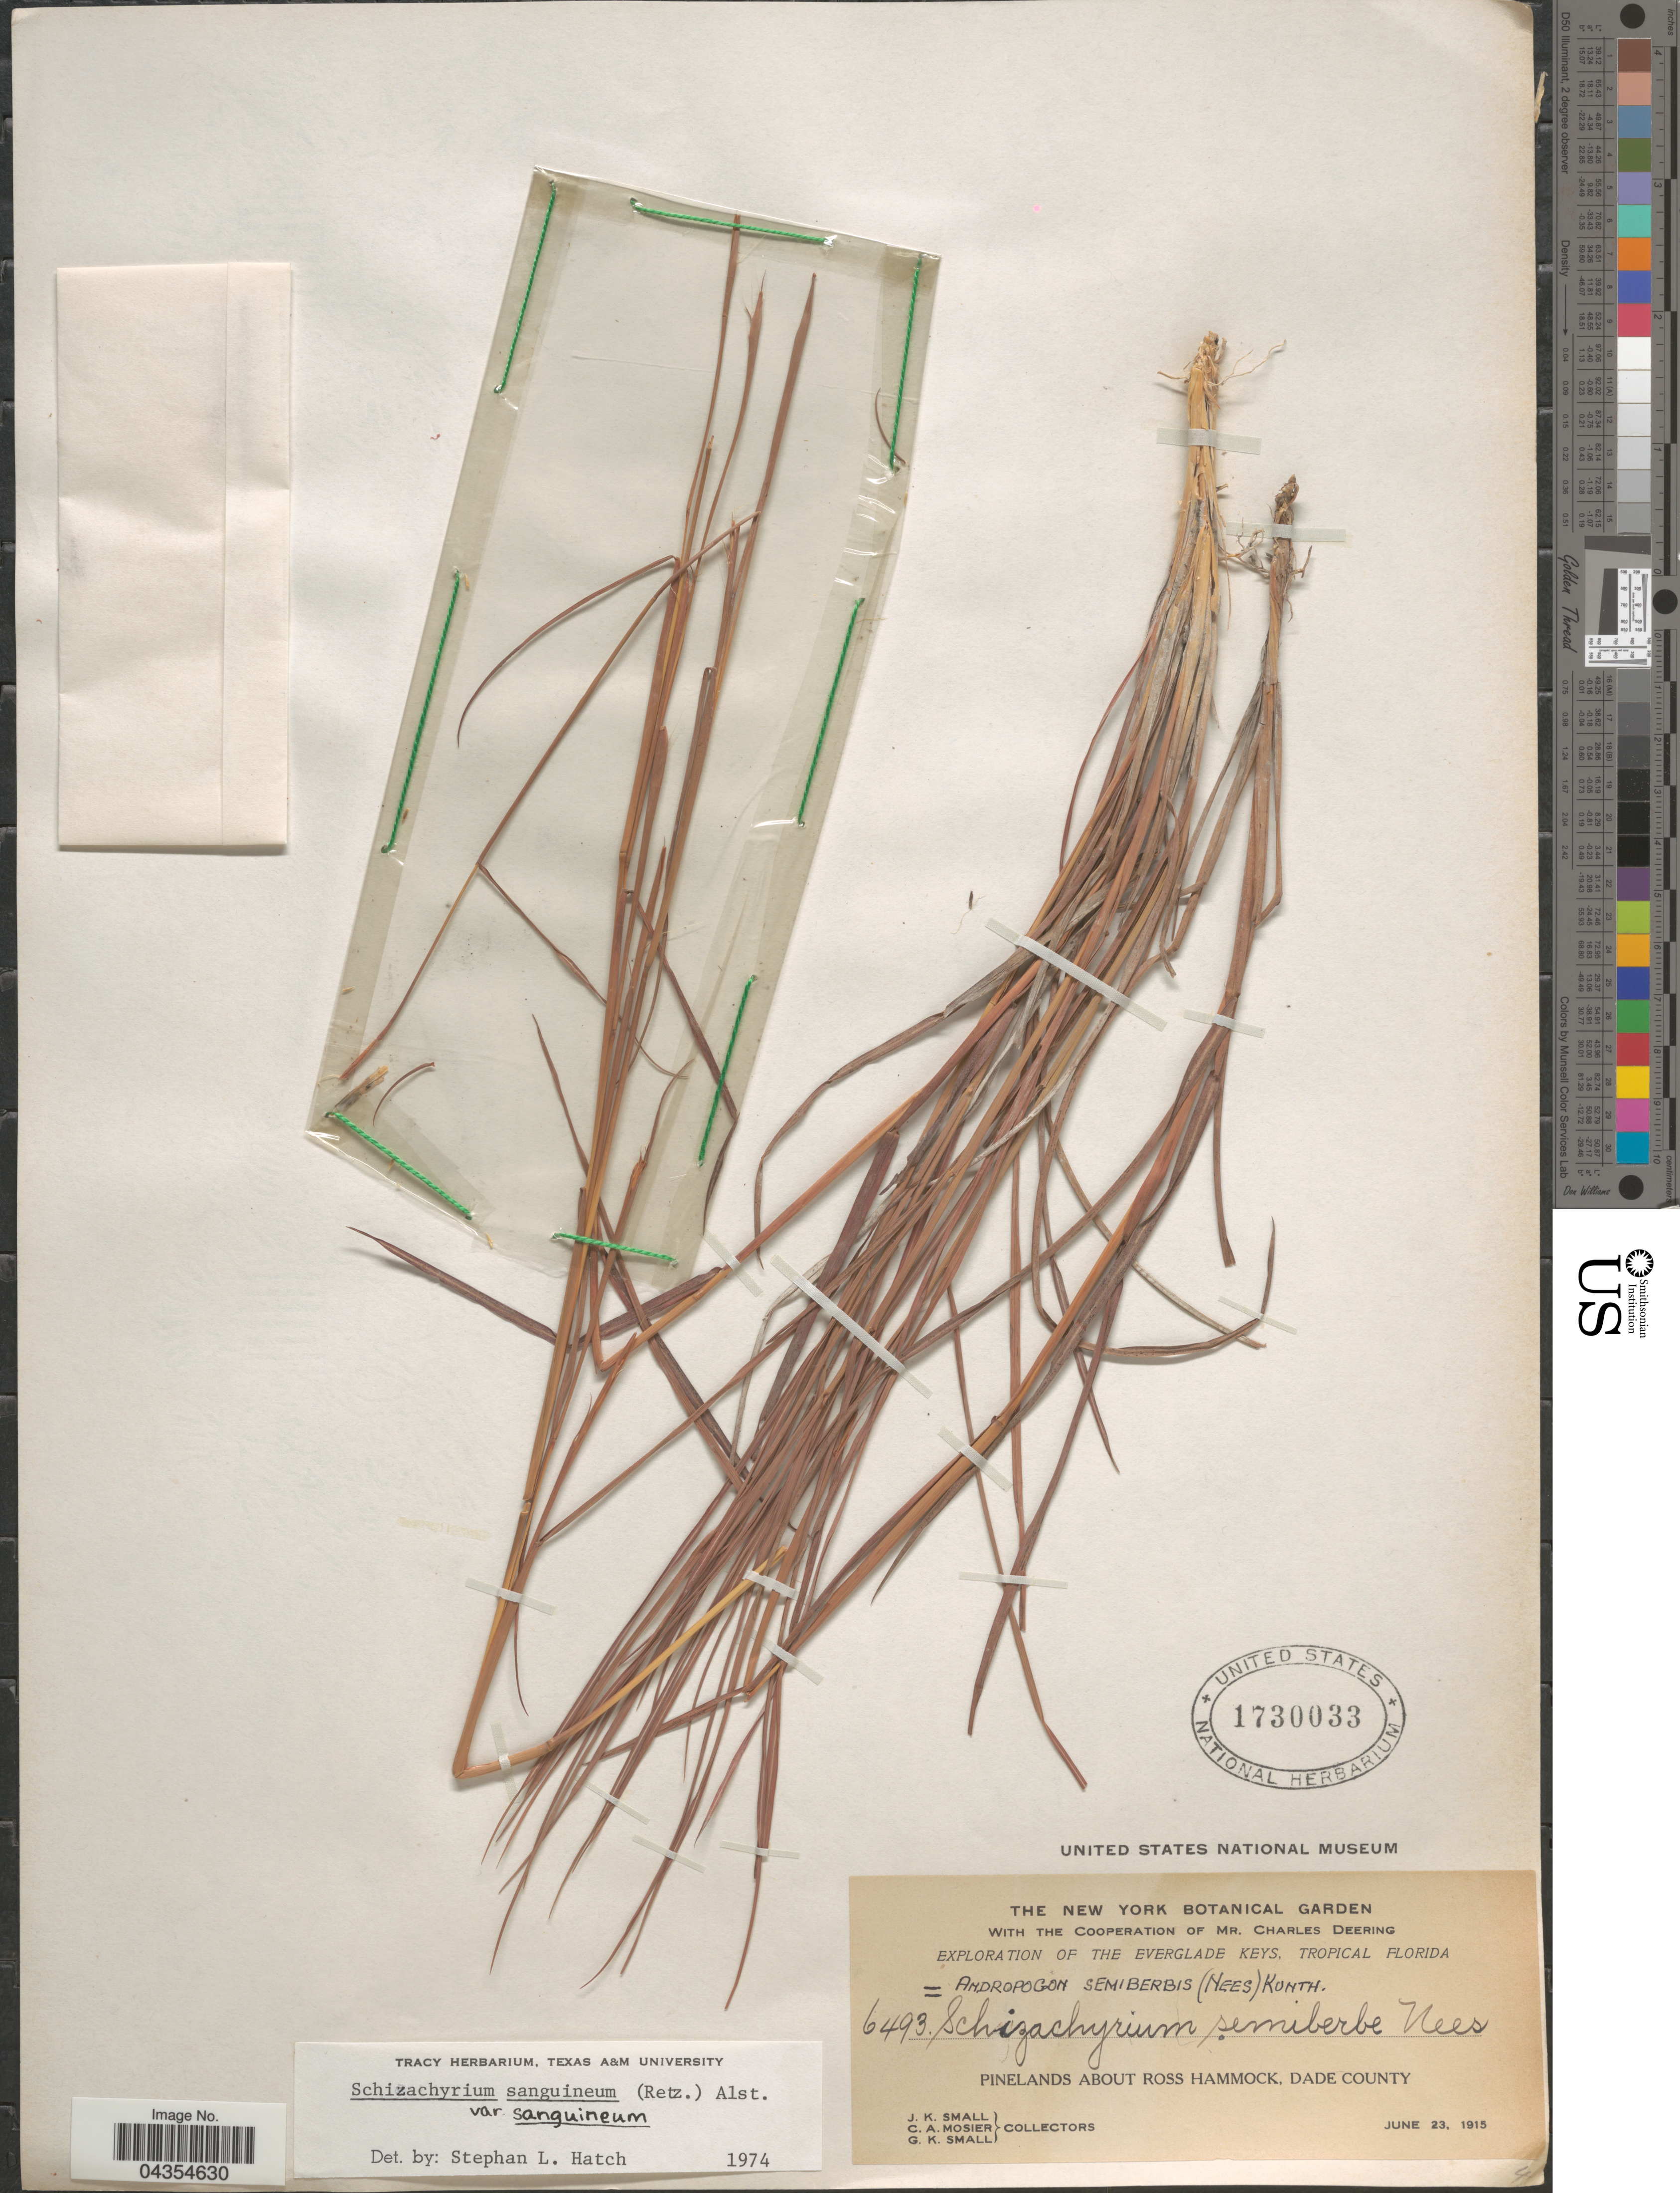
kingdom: Plantae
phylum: Tracheophyta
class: Liliopsida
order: Poales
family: Poaceae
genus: Schizachyrium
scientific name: Schizachyrium sanguineum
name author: (Retz.) Alston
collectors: J. K. Small, C. A. Mosier & G. K. Small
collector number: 6493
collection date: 1915-06-23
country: United States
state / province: Florida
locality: Exploration of the Everglade Keys, Tropical Florida. Pinelands about Ross Hammock, Dade County.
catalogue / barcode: US 1730033